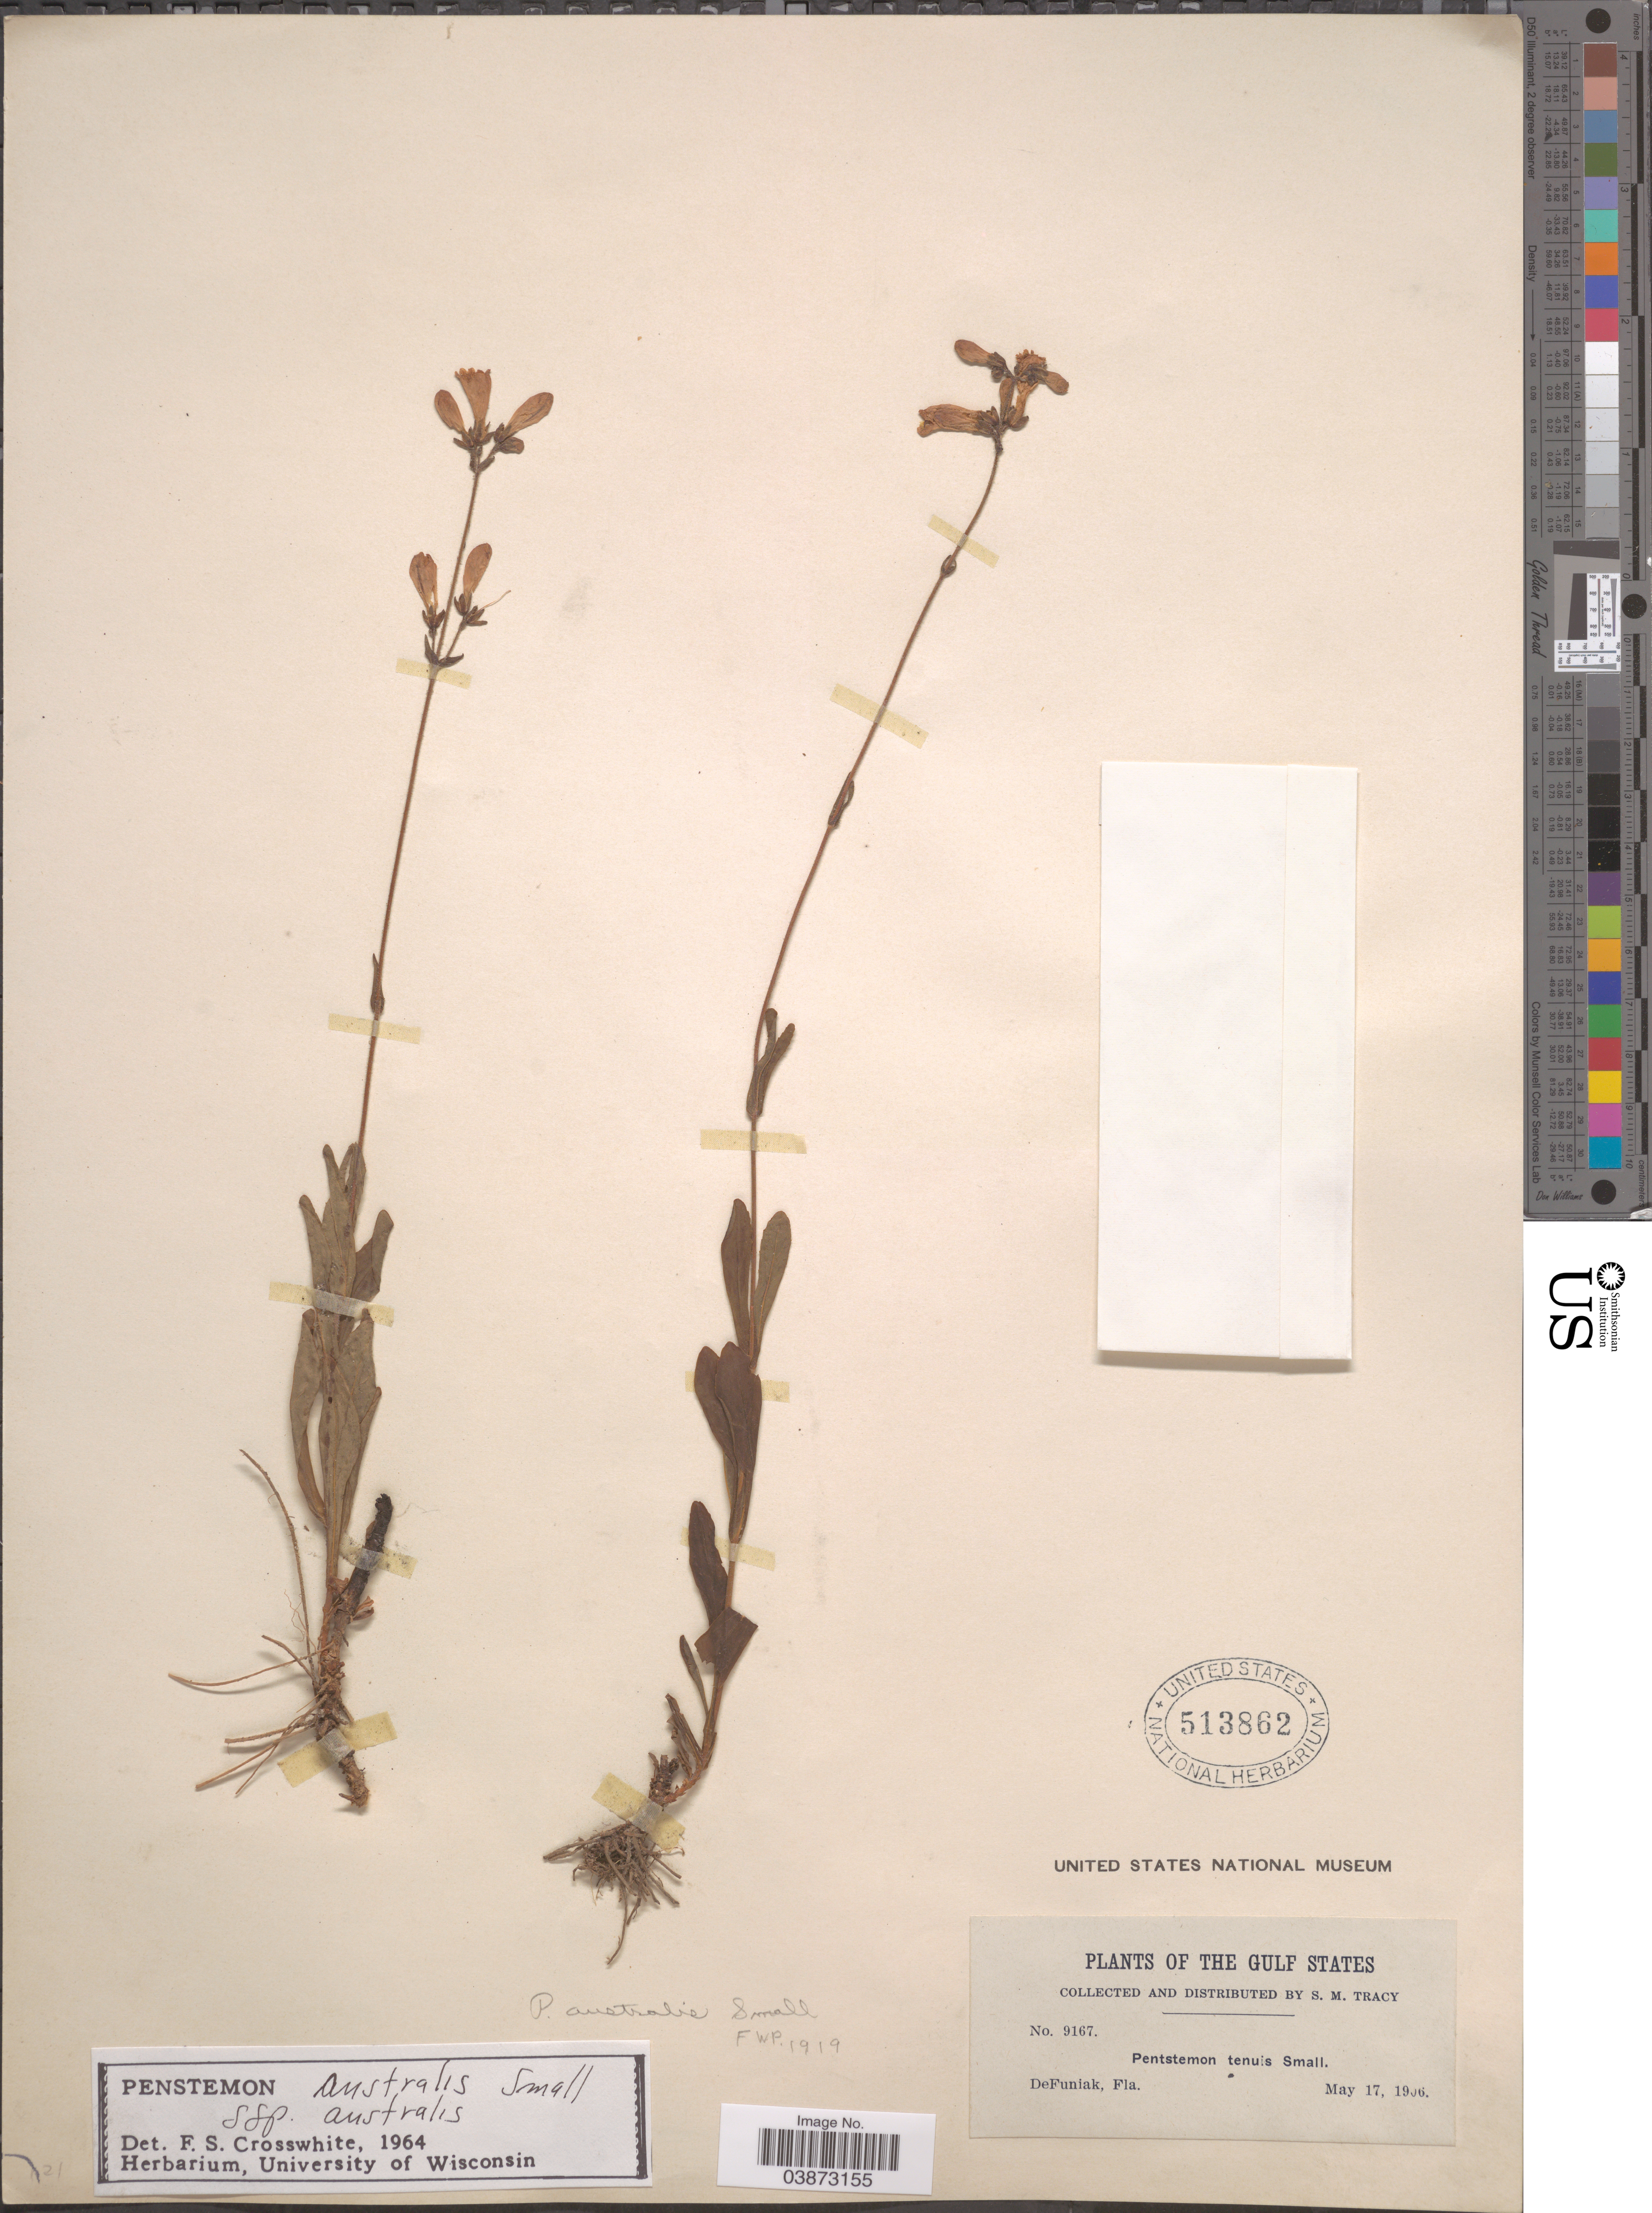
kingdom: Plantae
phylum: Tracheophyta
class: Magnoliopsida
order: Lamiales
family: Plantaginaceae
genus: Penstemon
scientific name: Penstemon australis subsp. australis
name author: Small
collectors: S. M. Tracy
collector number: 9167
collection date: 1906-05-17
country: United States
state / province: Florida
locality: The Gulf States. DeFuniak.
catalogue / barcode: US 513862